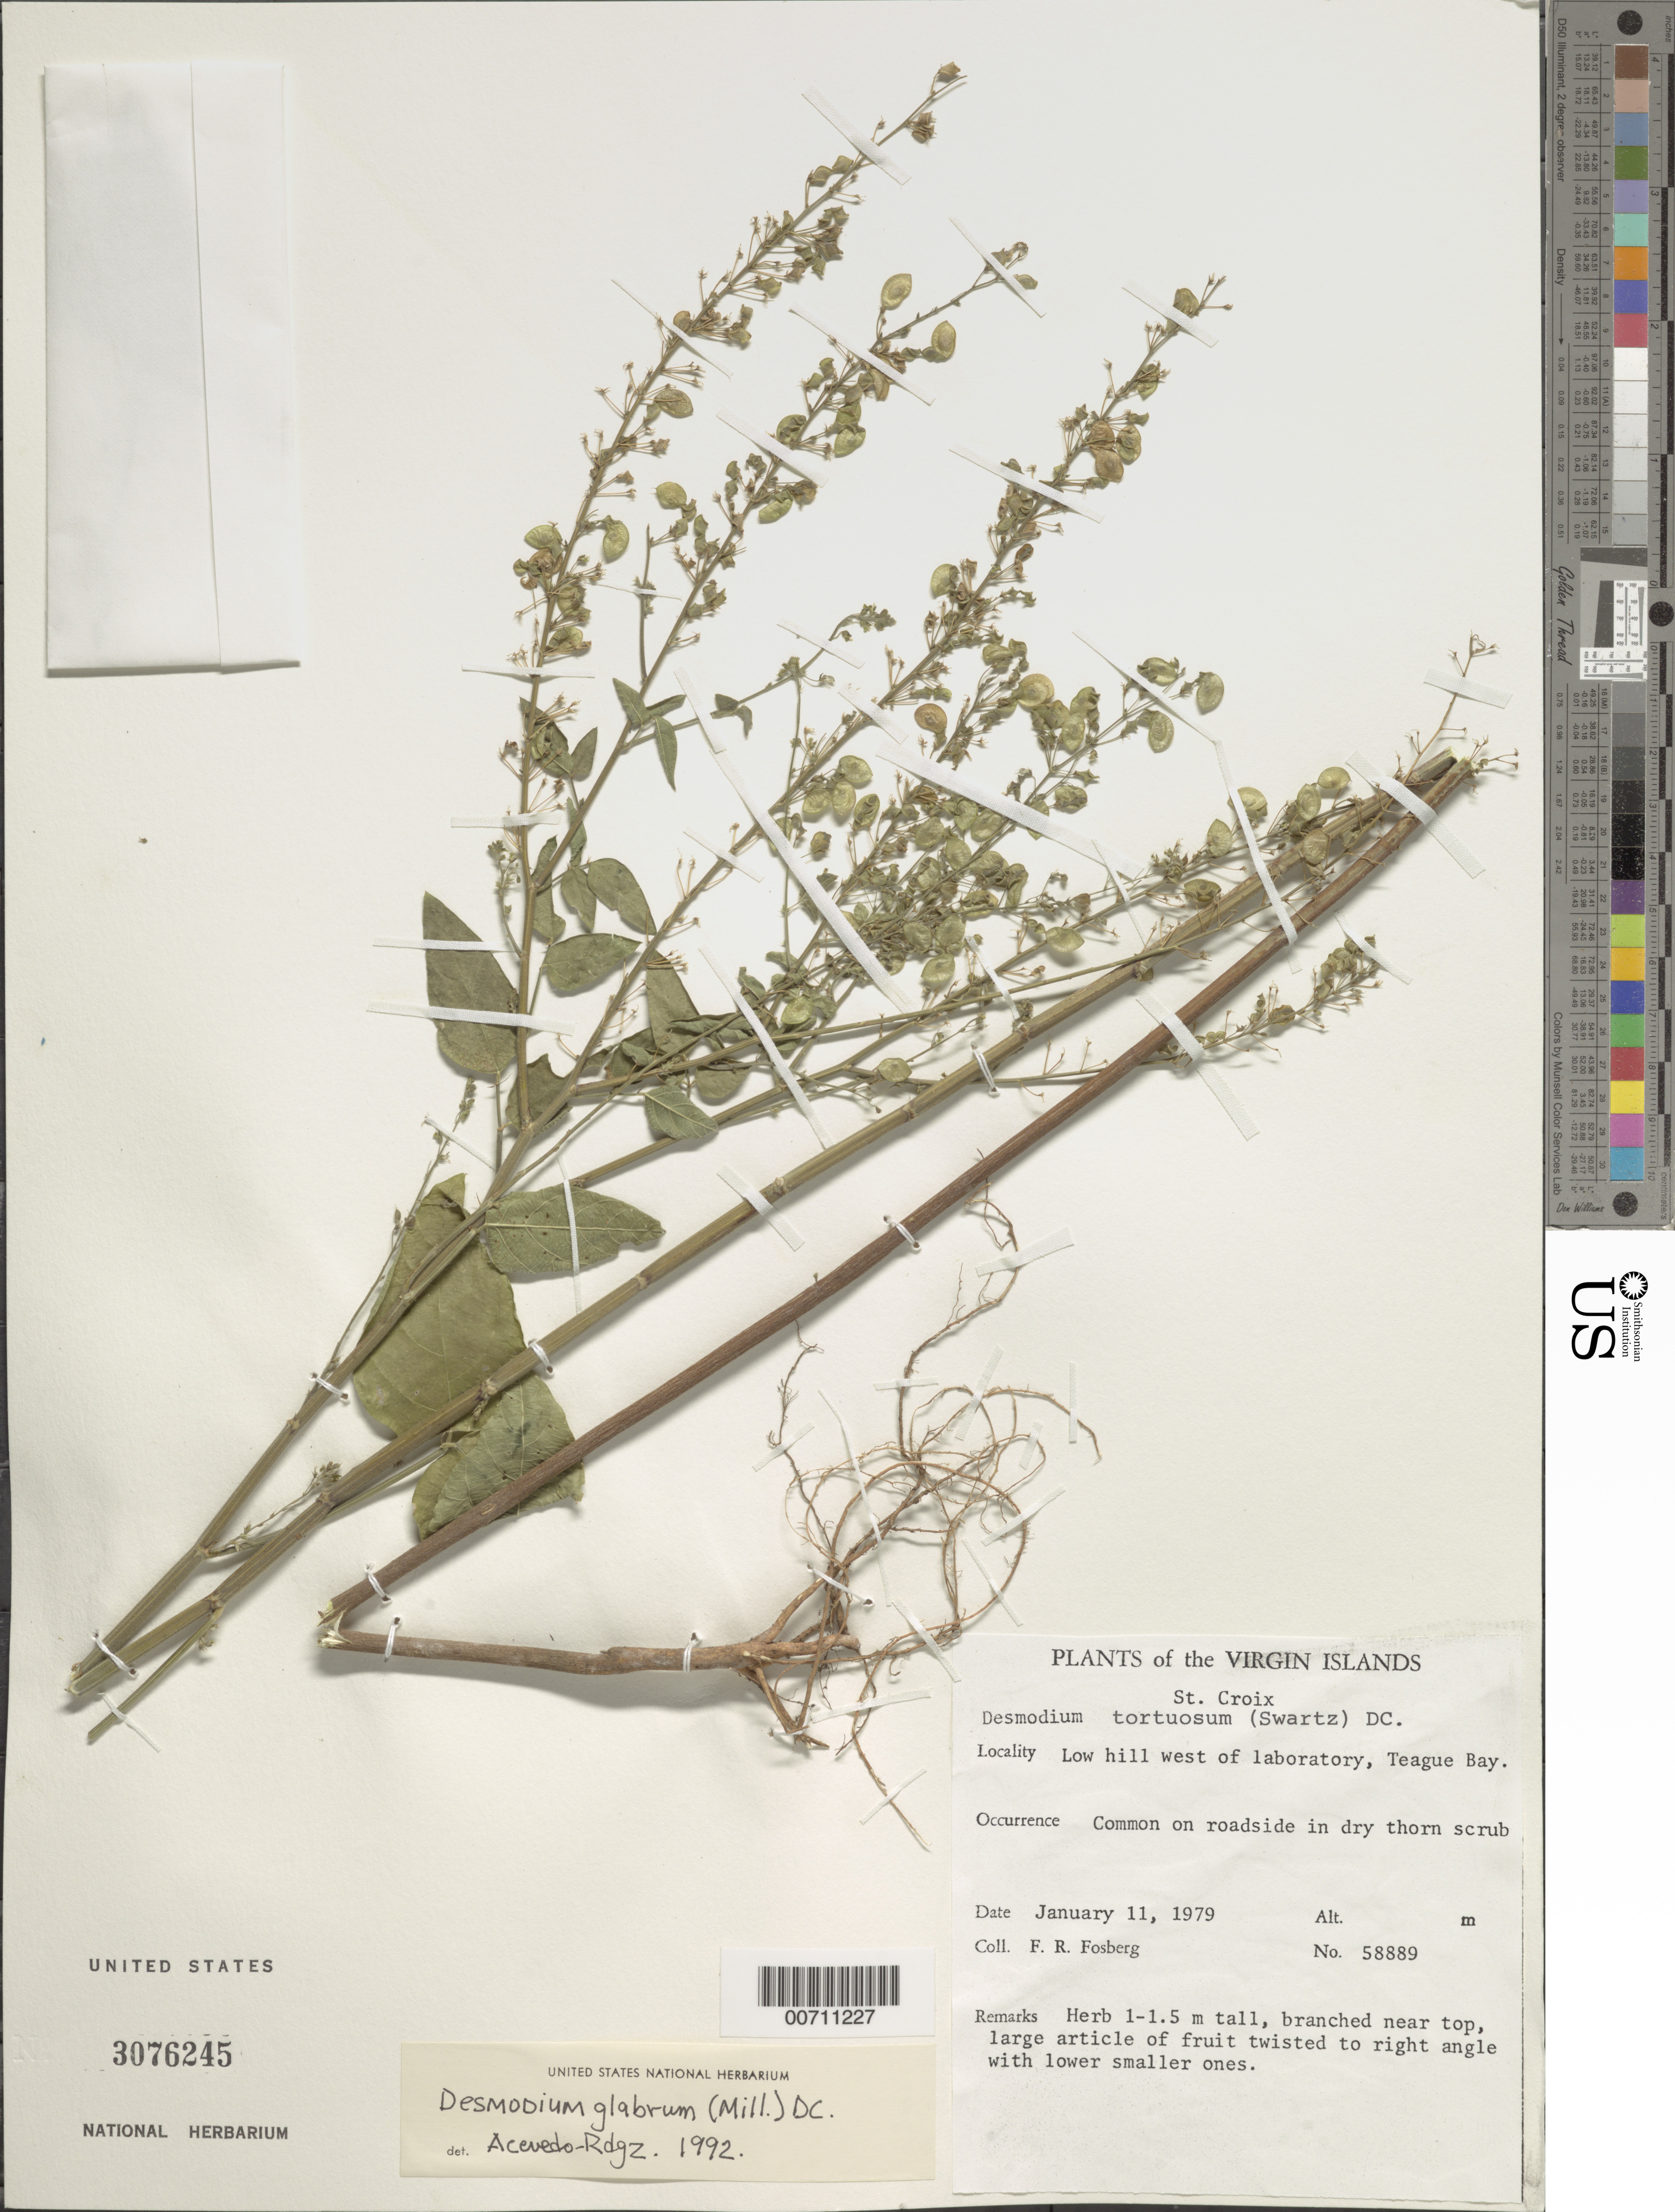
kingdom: Plantae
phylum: Tracheophyta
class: Magnoliopsida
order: Fabales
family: Fabaceae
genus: Desmodium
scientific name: Desmodium glabrum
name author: (Mill.) DC.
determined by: Acevedo-Rodríguez, P., (BOT), Smithsonian Institution - National Museum of Natural History (UNITED STATES)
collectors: F. R. Fosberg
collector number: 58889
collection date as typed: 11 Jan 1979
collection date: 1979-01-11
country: U.S. Virgin Islands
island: St. Croix Island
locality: Teague Bay, Low Hill W of Laboratory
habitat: On roadside in dry thorn scrub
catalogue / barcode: US 3076245